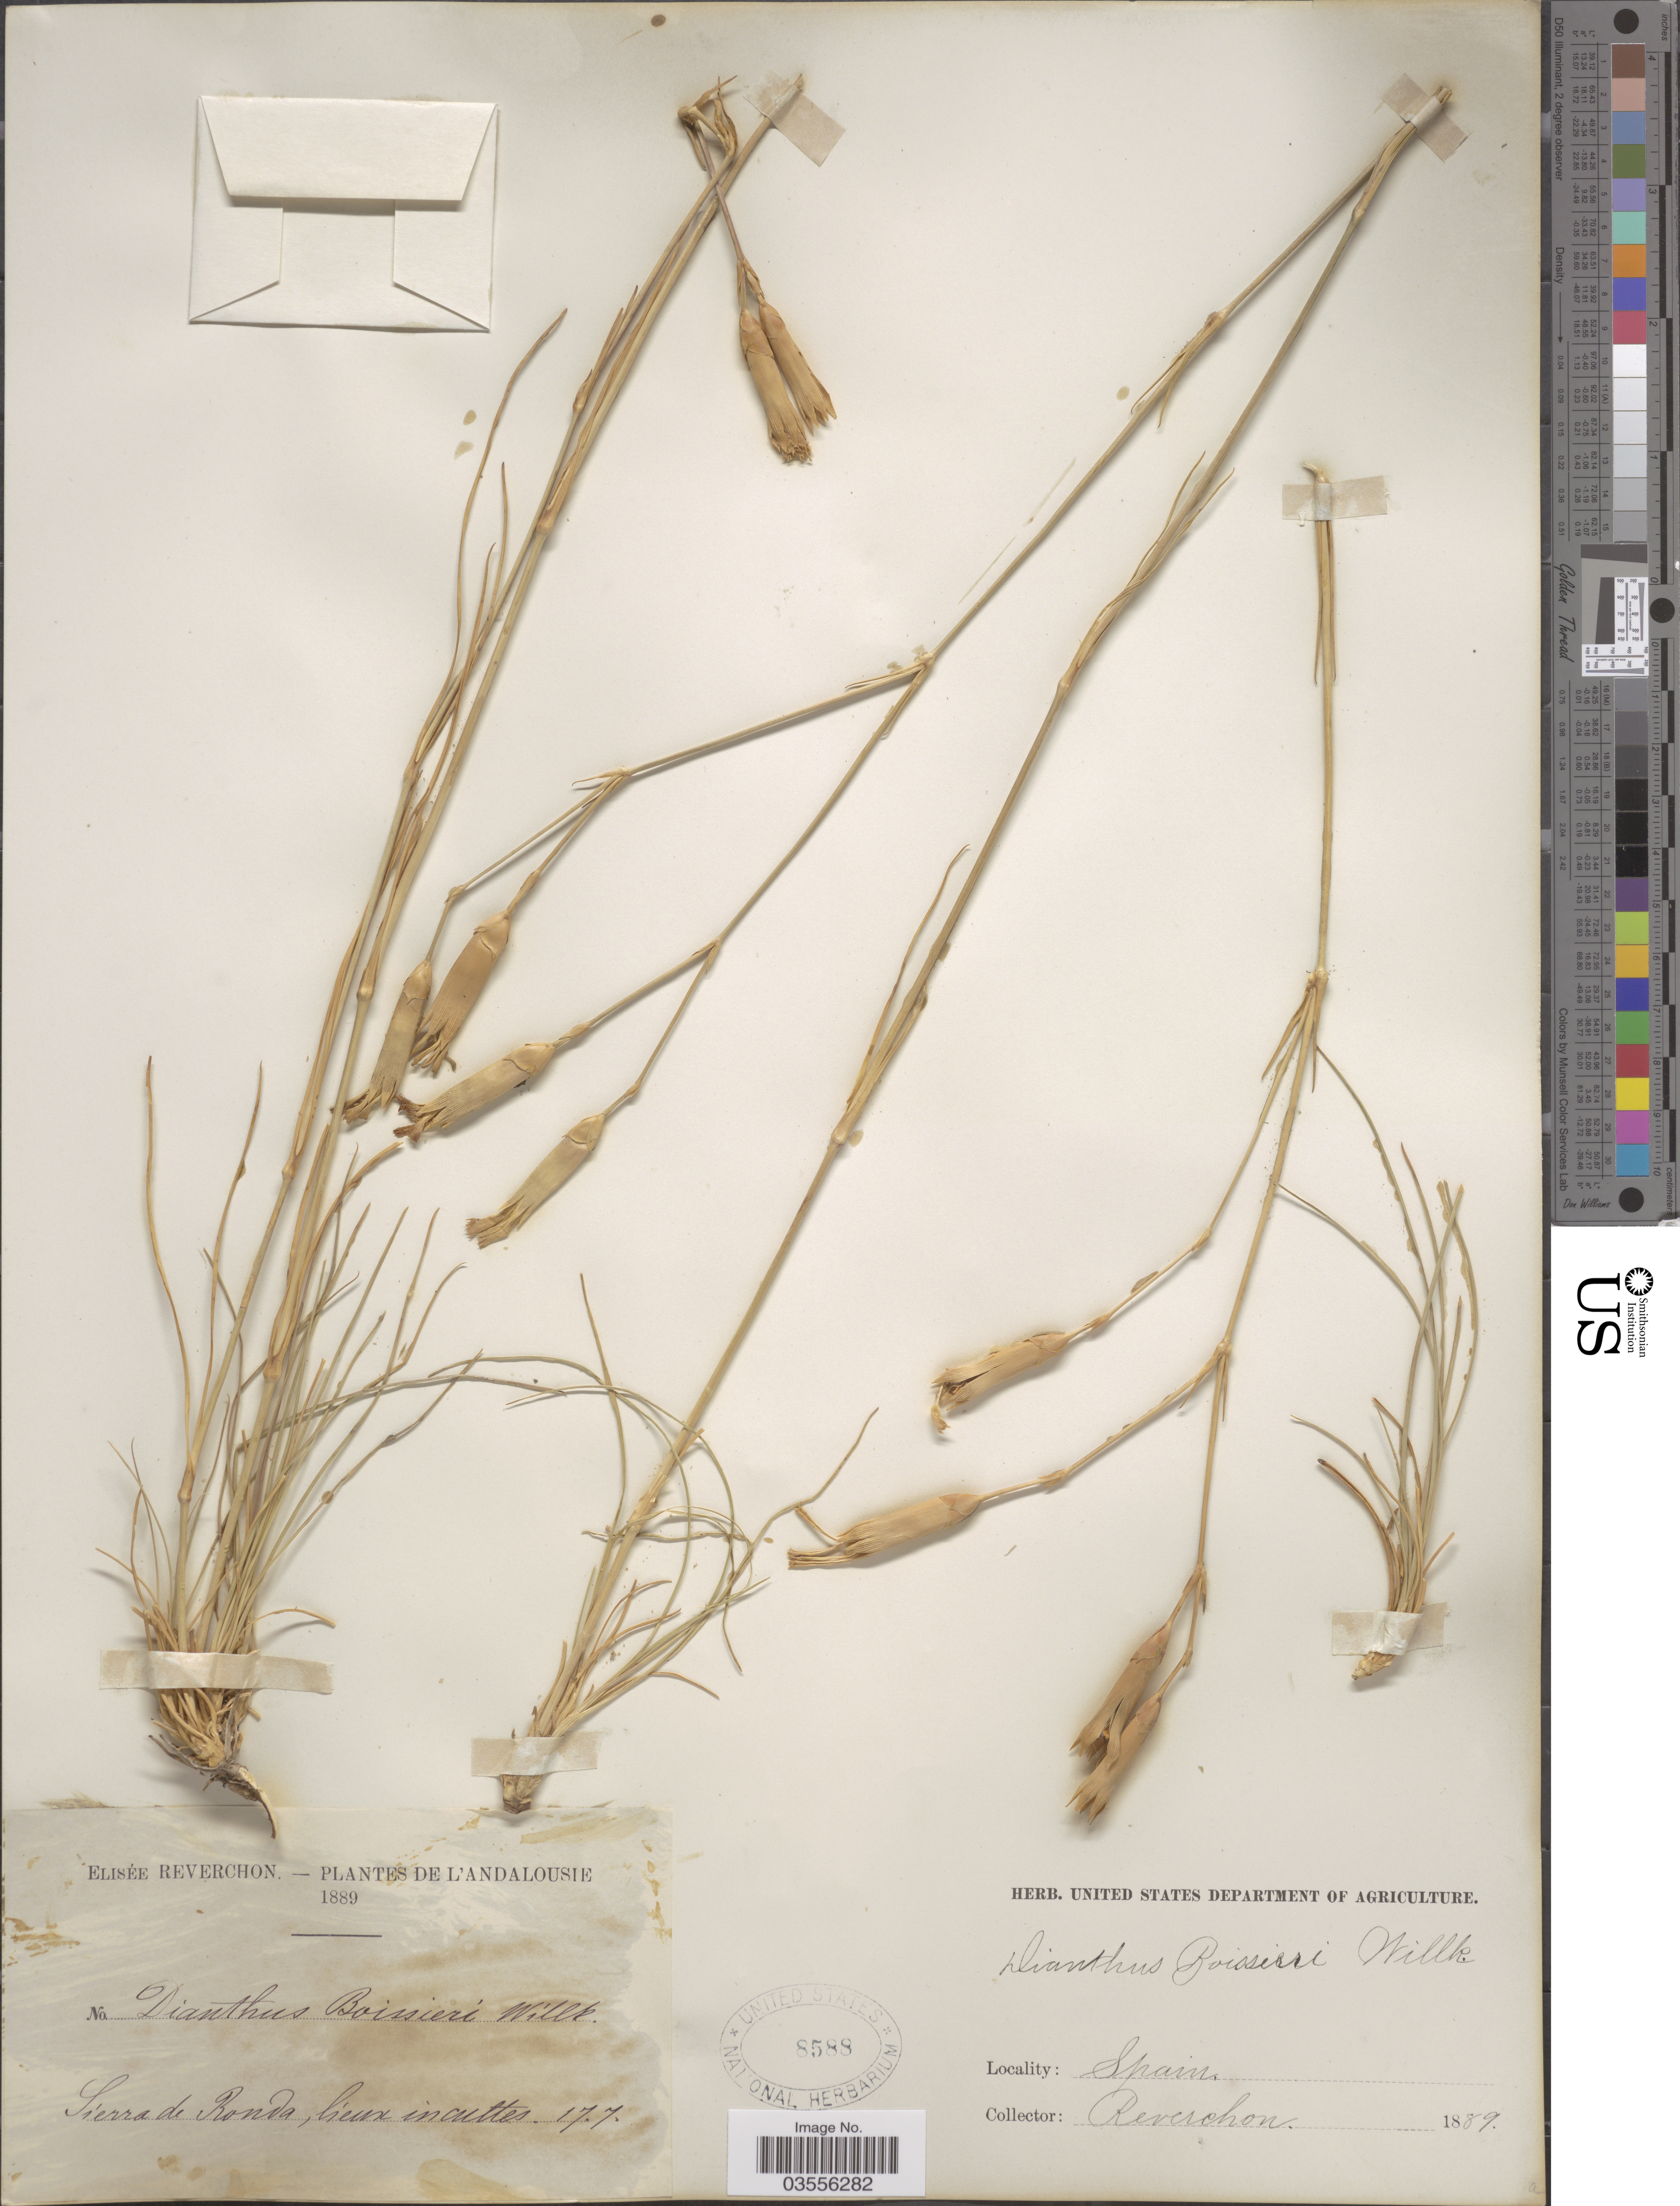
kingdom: Plantae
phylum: Tracheophyta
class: Magnoliopsida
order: Caryophyllales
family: Caryophyllaceae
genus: Dianthus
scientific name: Dianthus boissieri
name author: Willk.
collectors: E. Reverchon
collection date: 1889-07-17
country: Spain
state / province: Andalucía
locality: Sierra de Ronda.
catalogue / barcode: US 8588